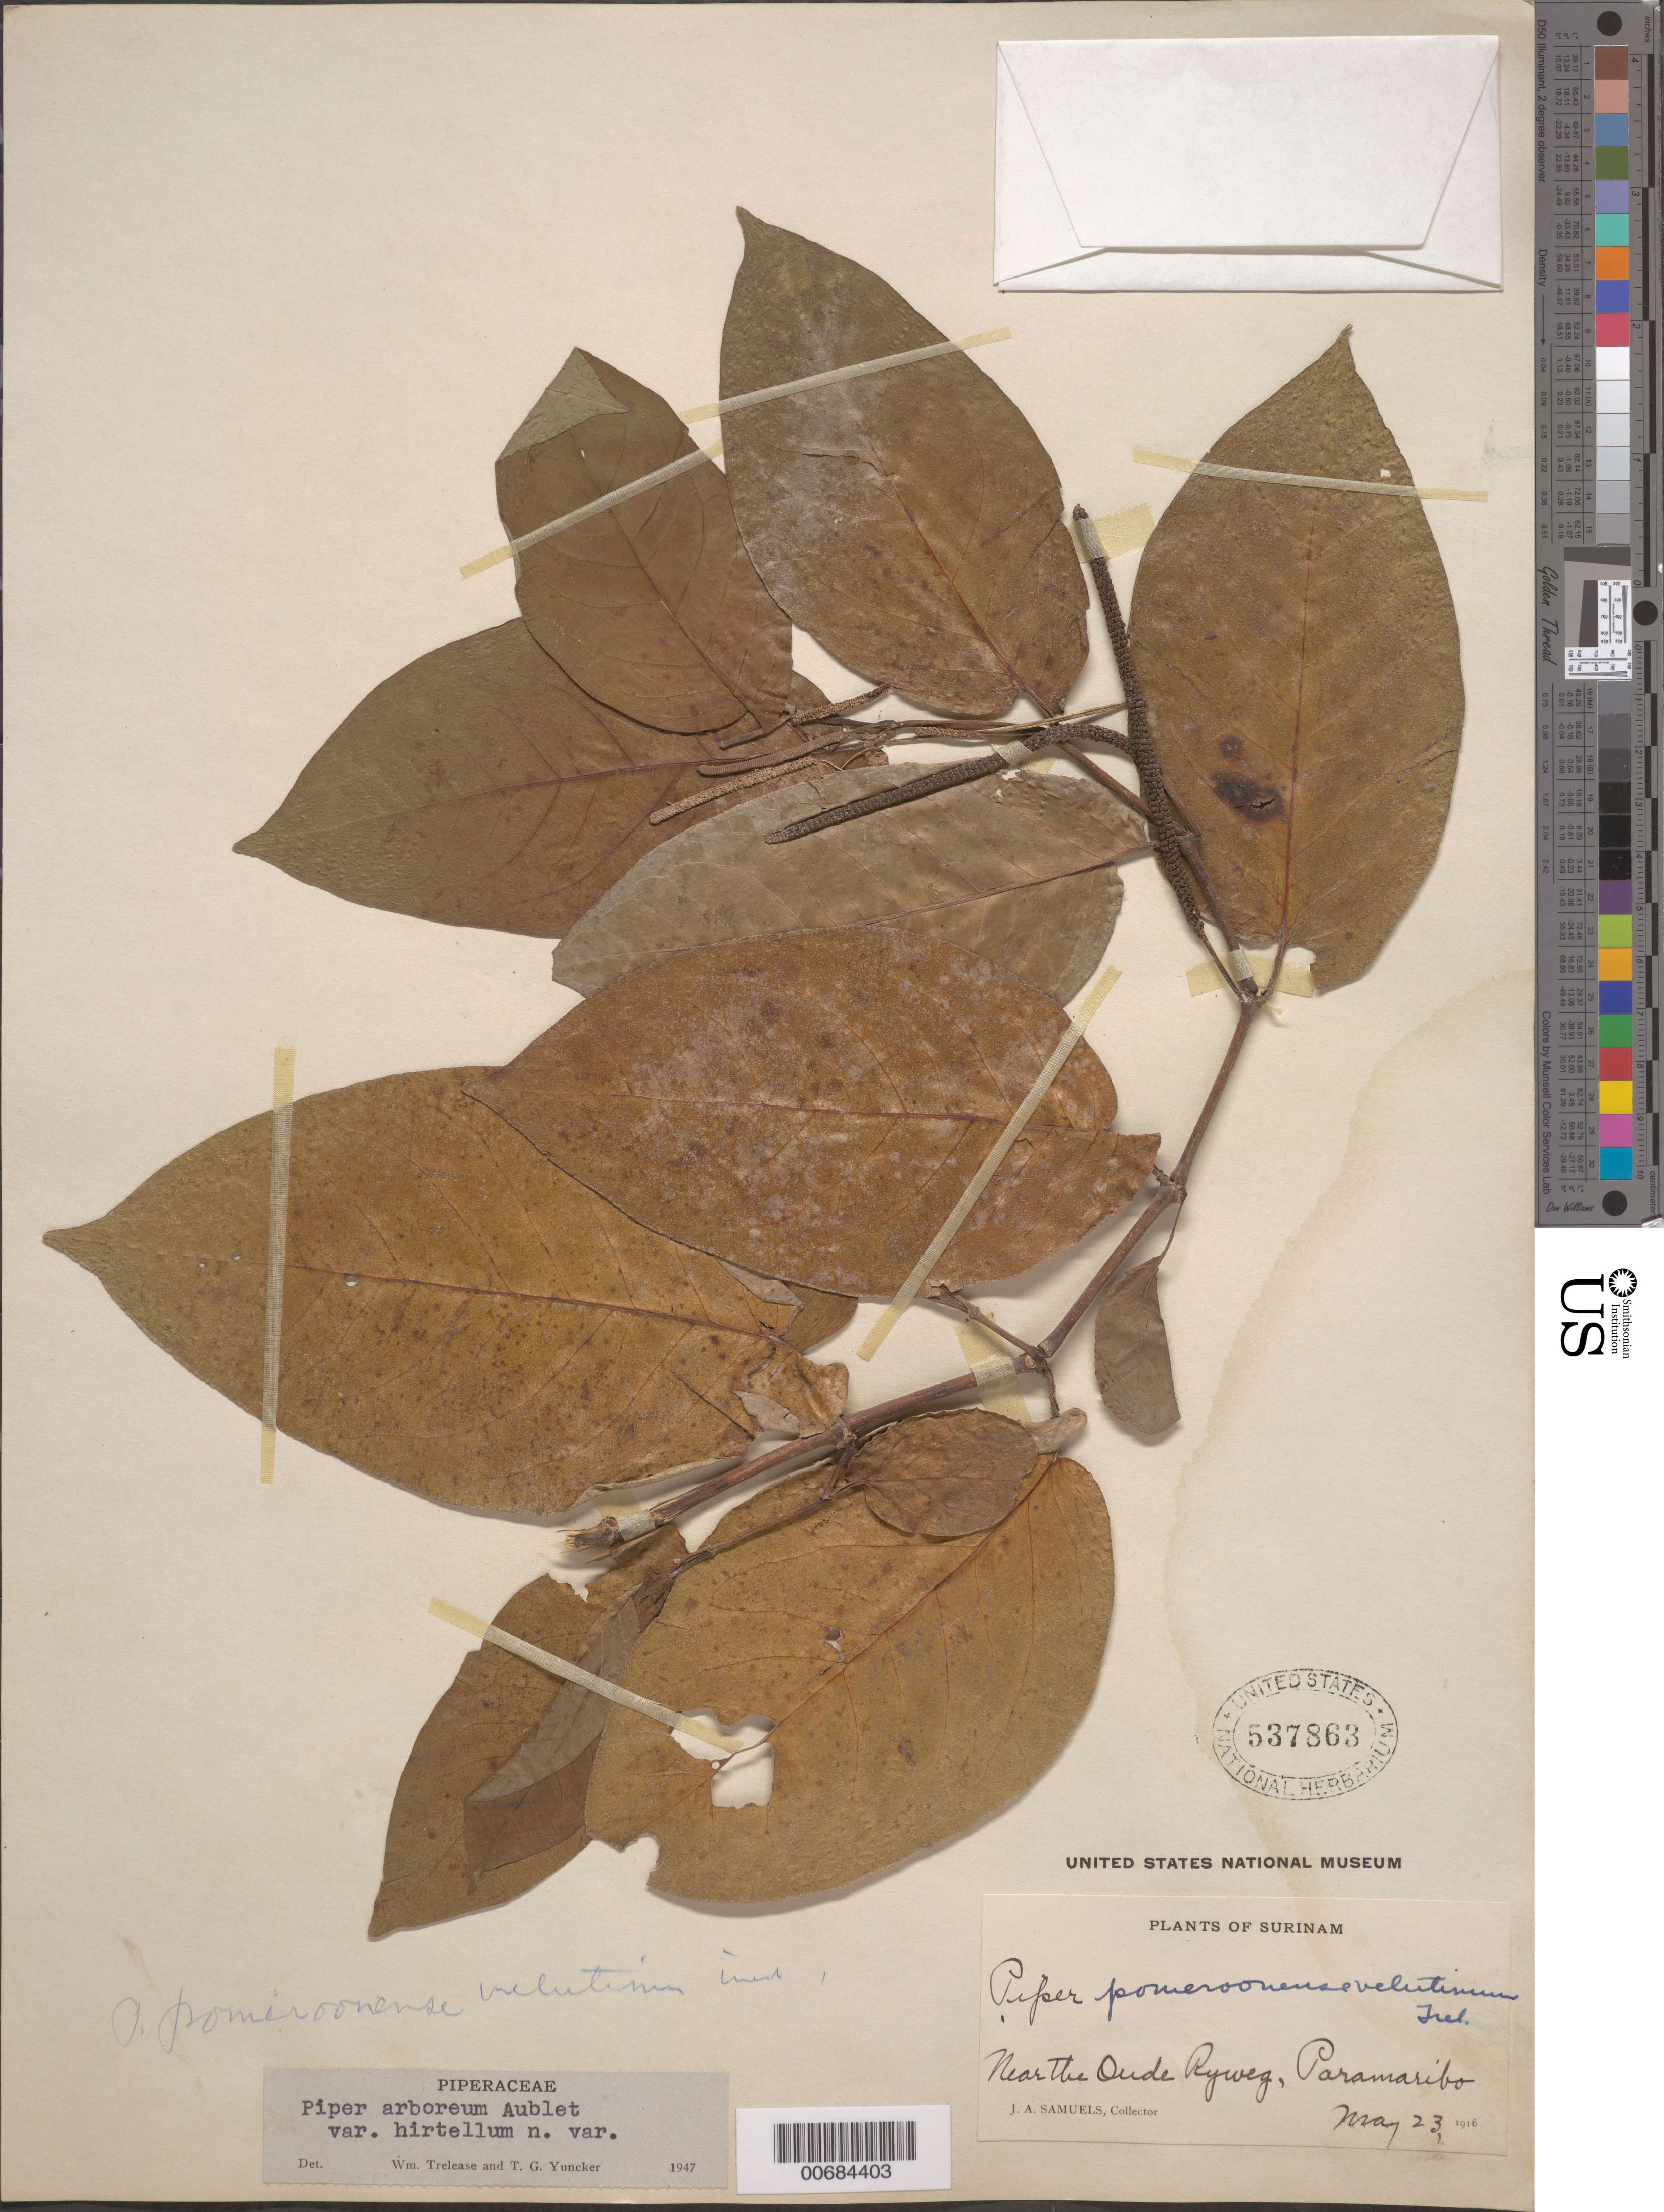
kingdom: Plantae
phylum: Tracheophyta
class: Magnoliopsida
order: Piperales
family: Piperaceae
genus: Piper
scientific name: Piper arboreum var. hirtellum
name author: Yunck.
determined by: Trelease, W.; Yuncker, T. G.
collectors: J. A. Samuels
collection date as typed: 23-May-16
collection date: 1916-05-23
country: Suriname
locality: Paramaribo, near Oude Ryweg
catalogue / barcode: US 537863